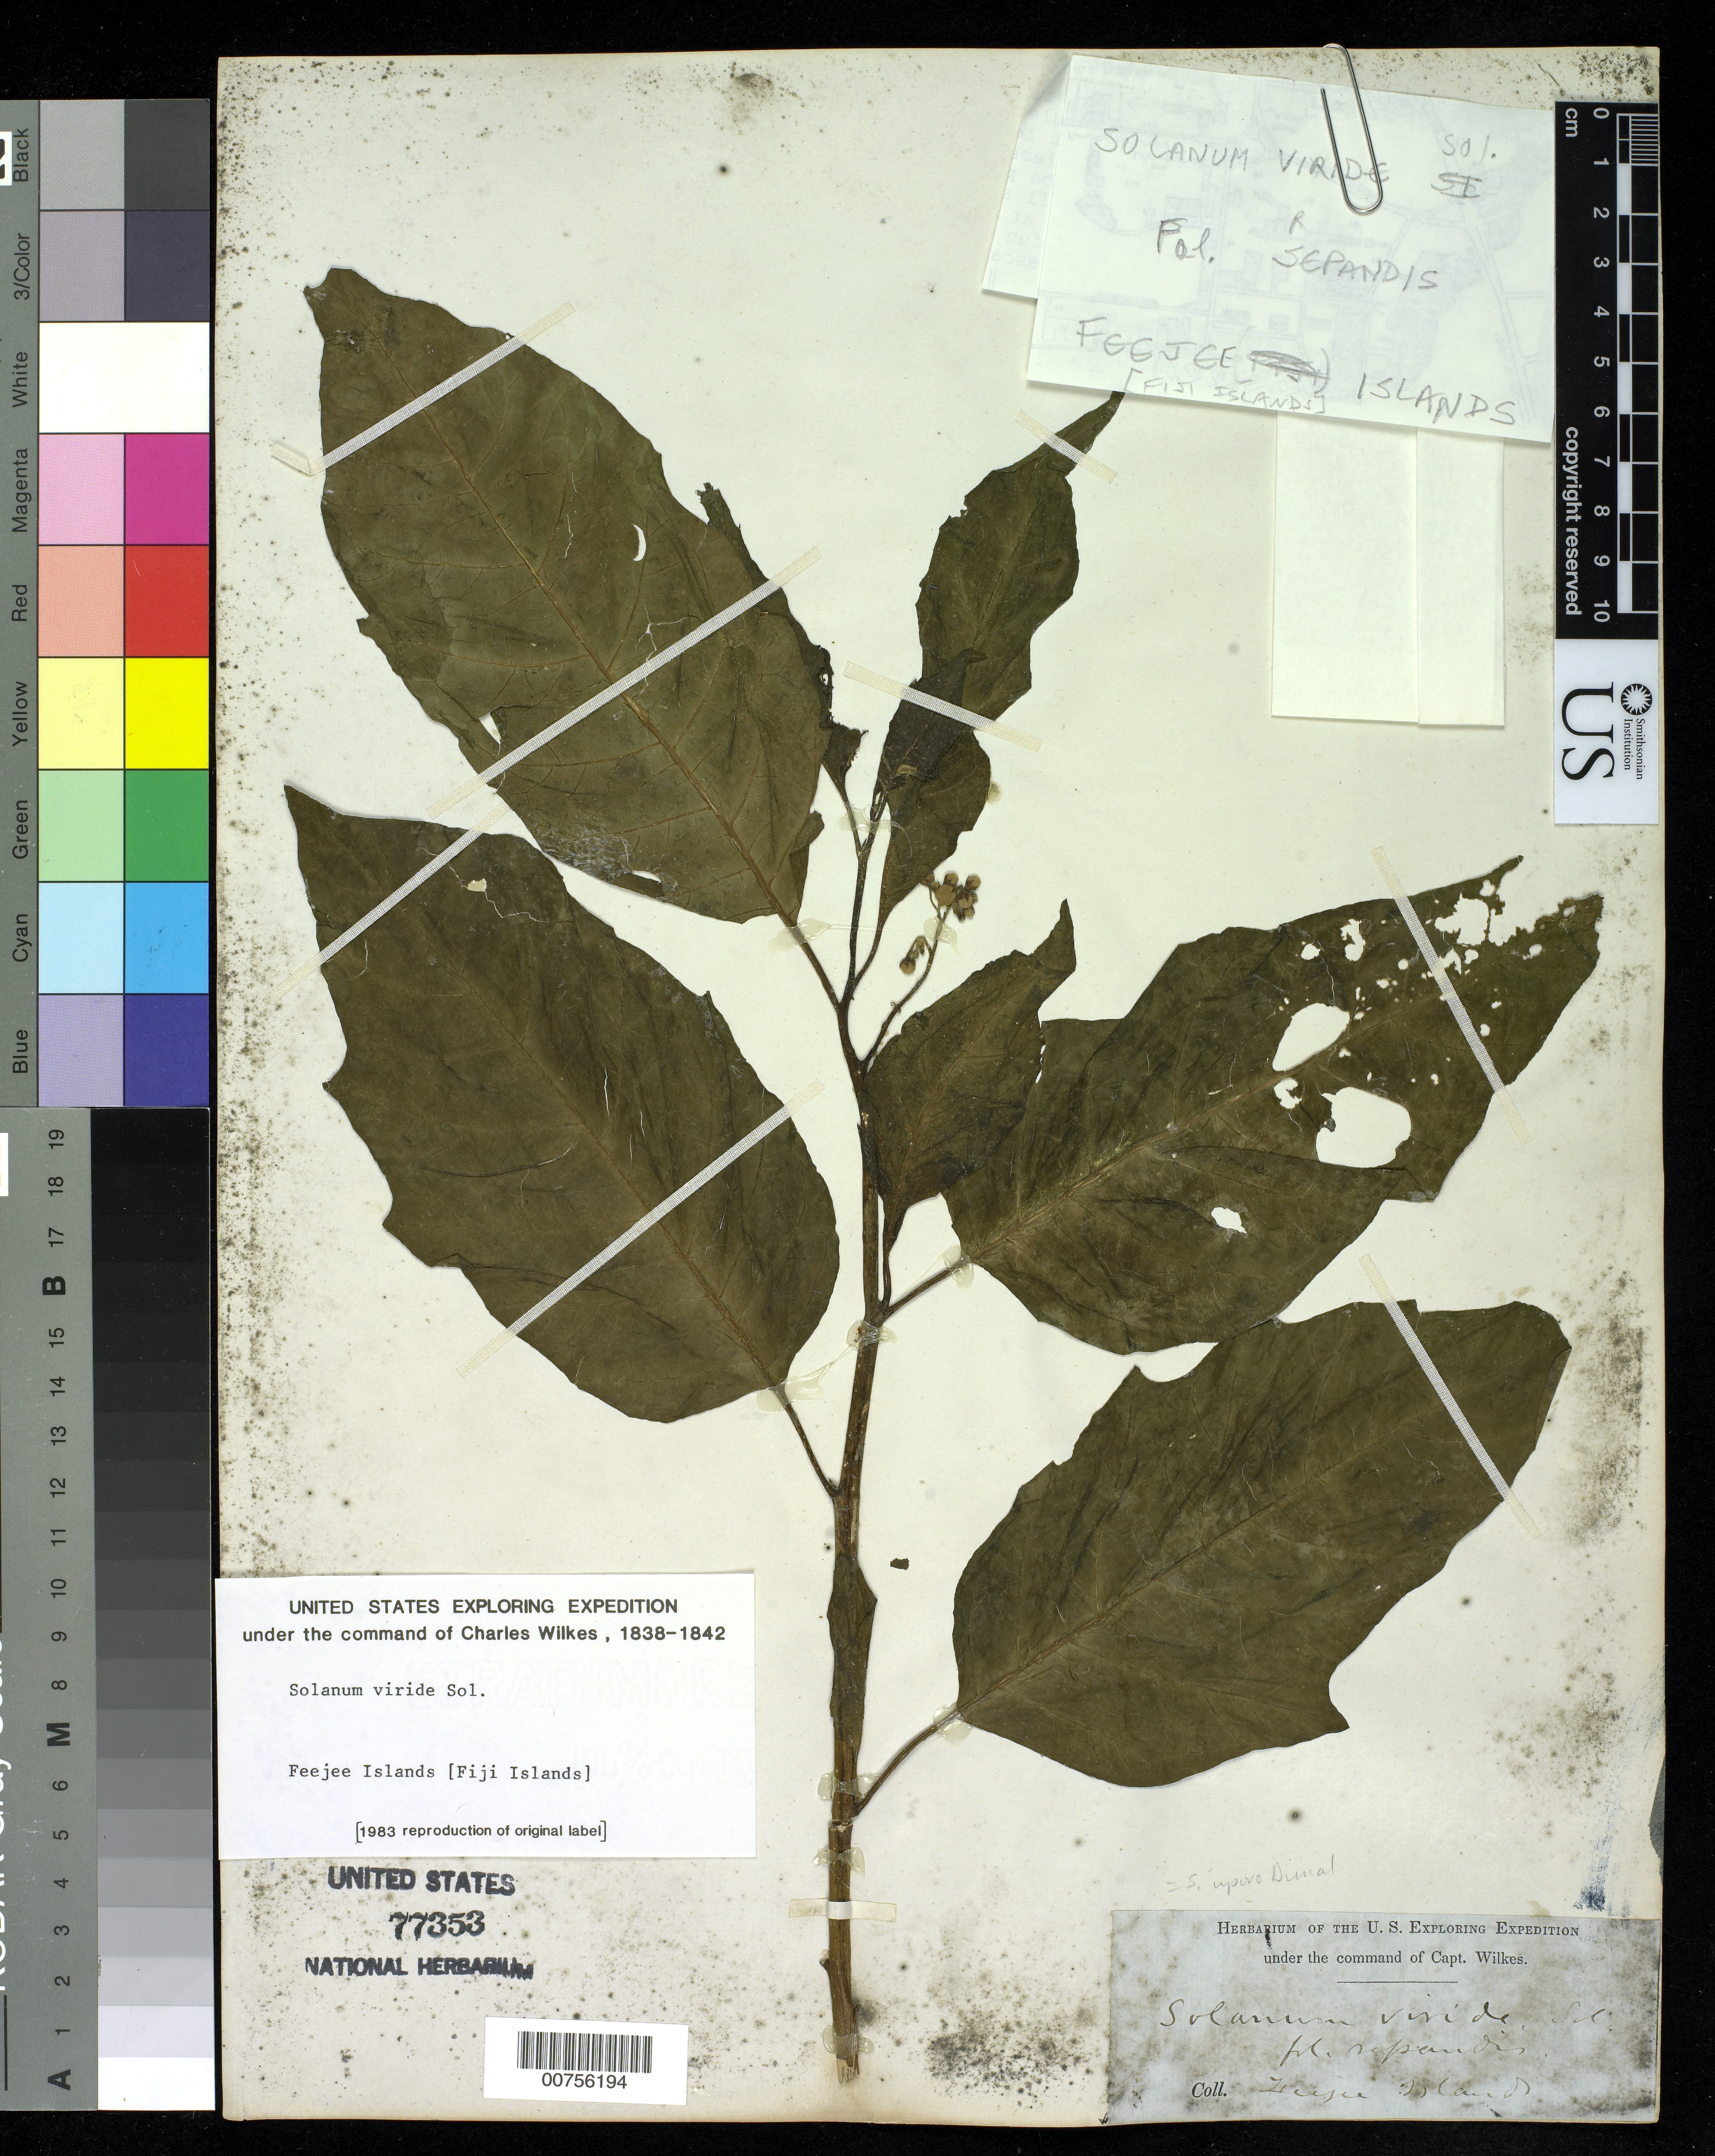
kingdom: Plantae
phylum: Tracheophyta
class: Magnoliopsida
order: Solanales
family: Solanaceae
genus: Solanum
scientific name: Solanum viride f. repandis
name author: Schur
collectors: Wilkes Explor. Exped.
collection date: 1838/1842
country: Fiji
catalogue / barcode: US 77353